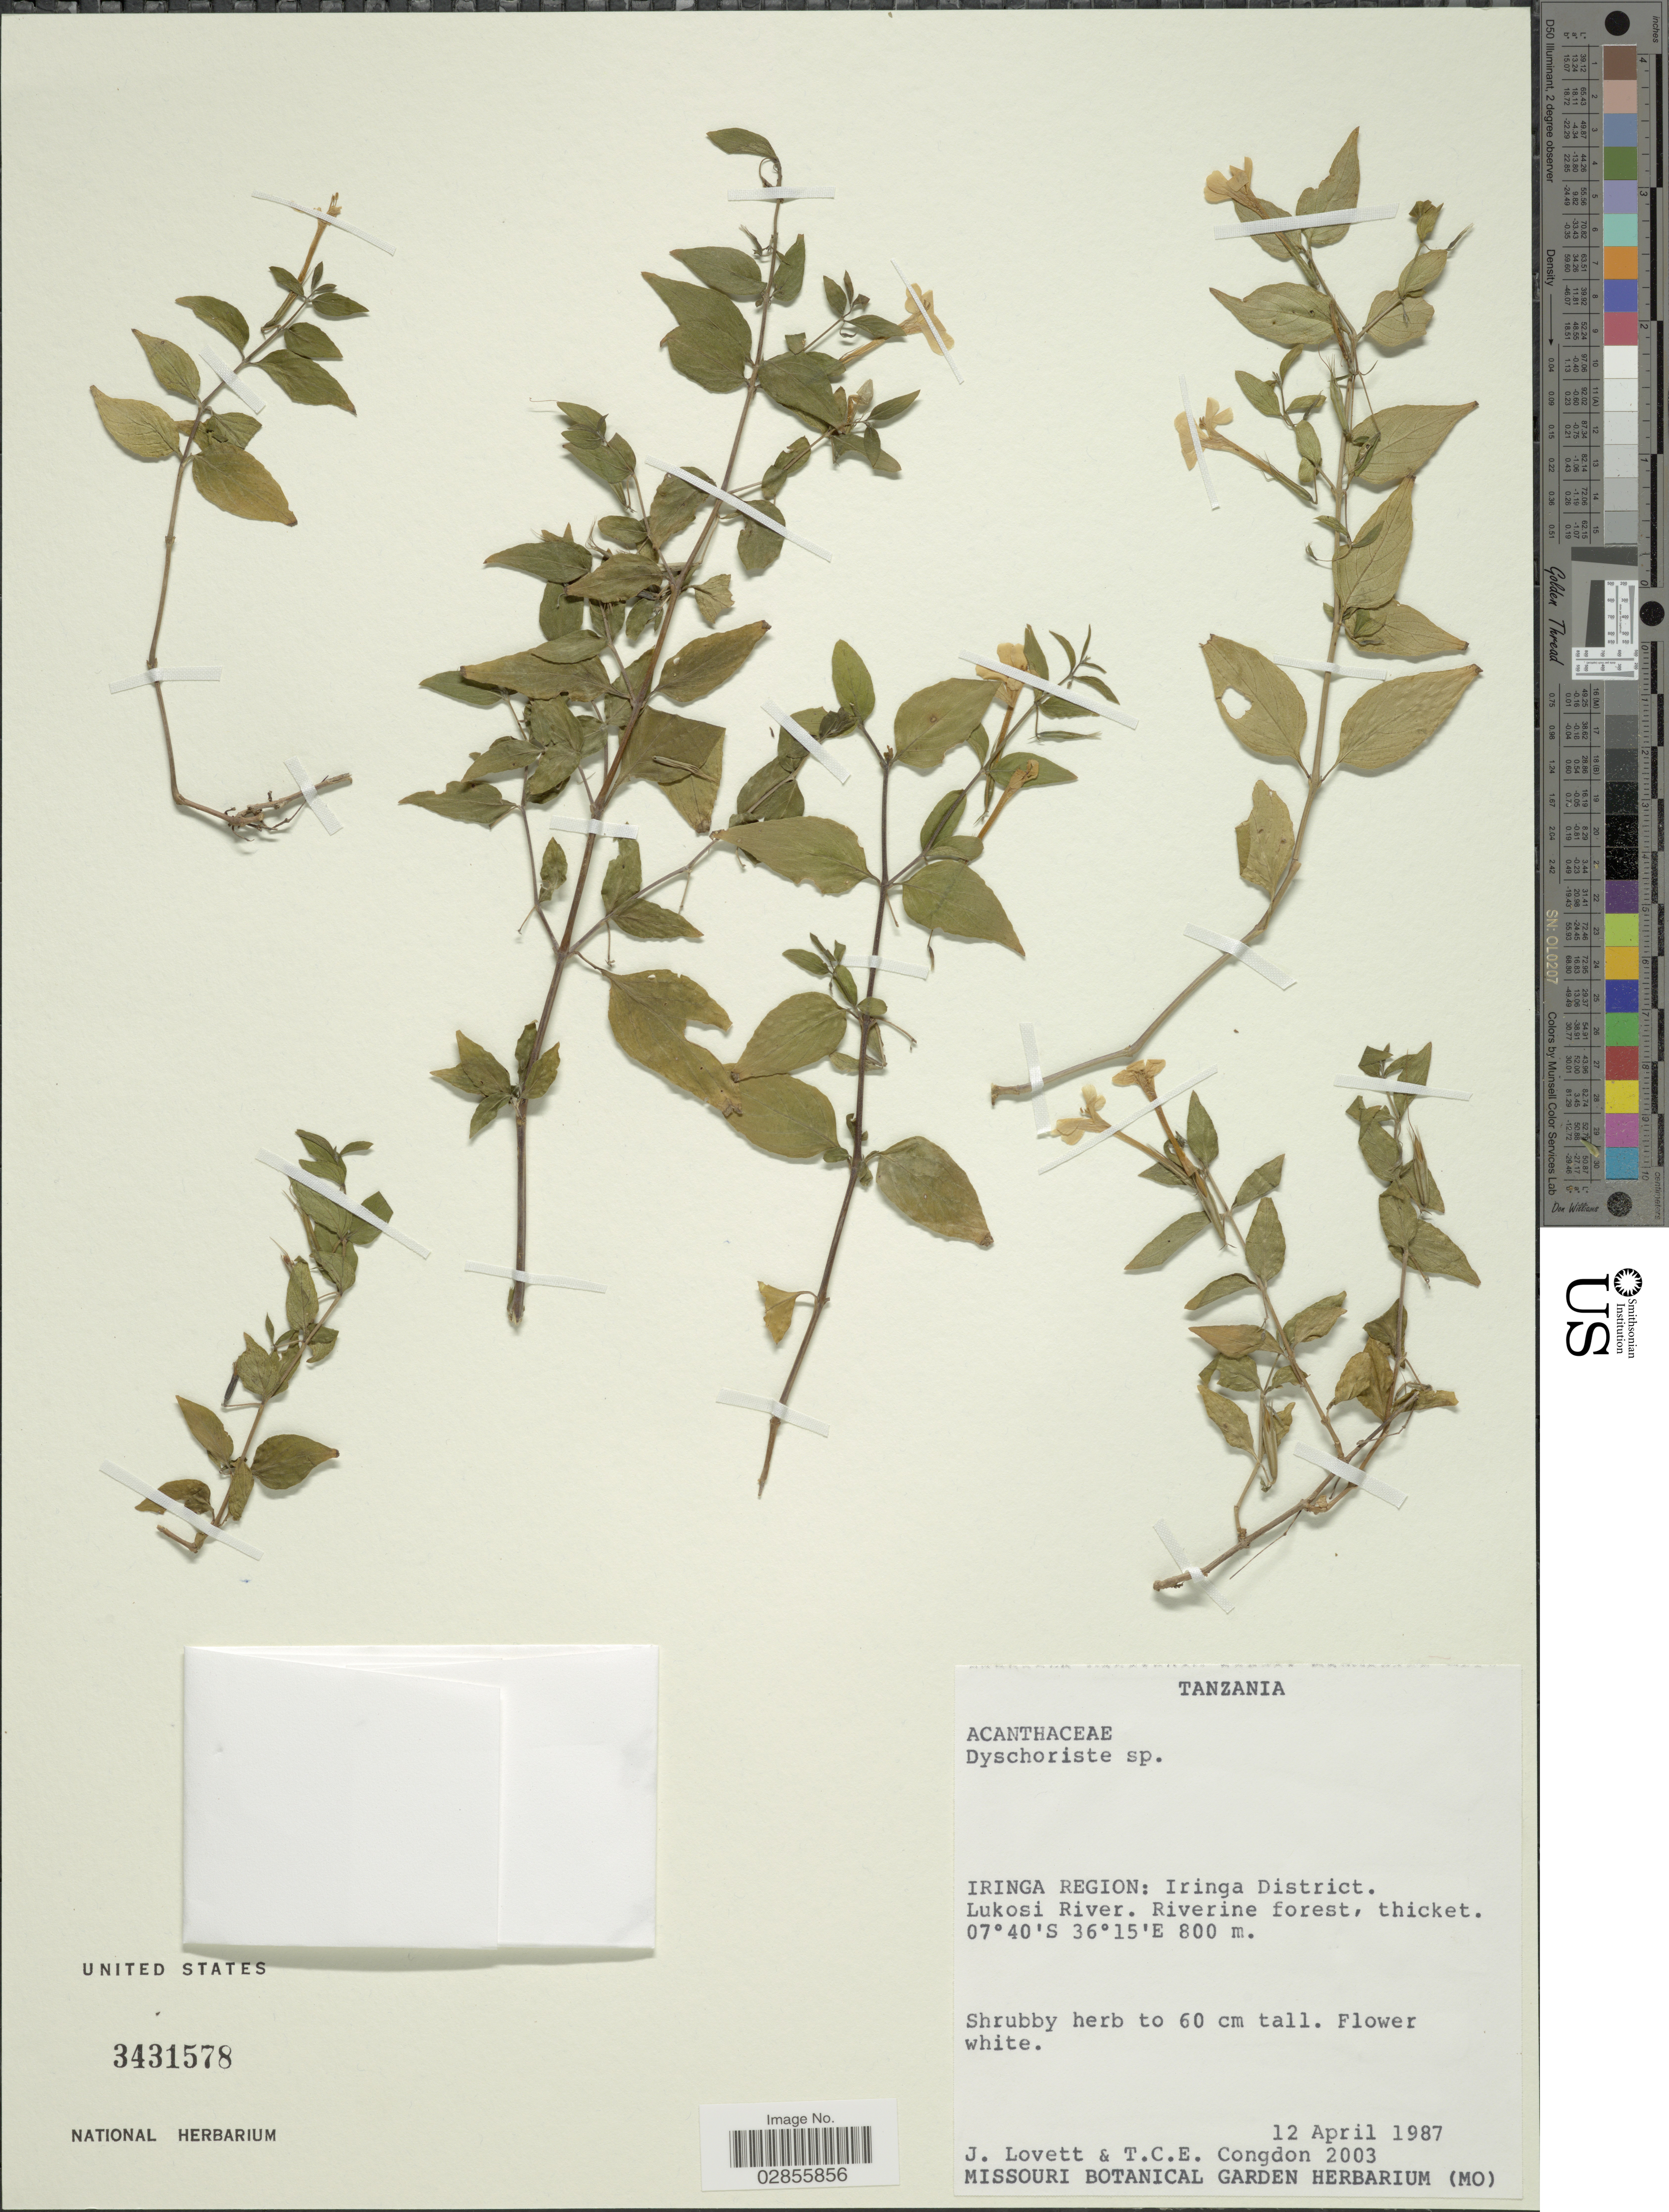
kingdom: Plantae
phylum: Tracheophyta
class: Magnoliopsida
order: Lamiales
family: Acanthaceae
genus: Dyschoriste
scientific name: Dyschoriste sp.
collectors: J. Lovett & T. Congdon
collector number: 2003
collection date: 1987-04-12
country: Tanzania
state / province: Iringa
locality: Iringa Region: Iringa District. Lukosi River.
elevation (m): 800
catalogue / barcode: US 3431578